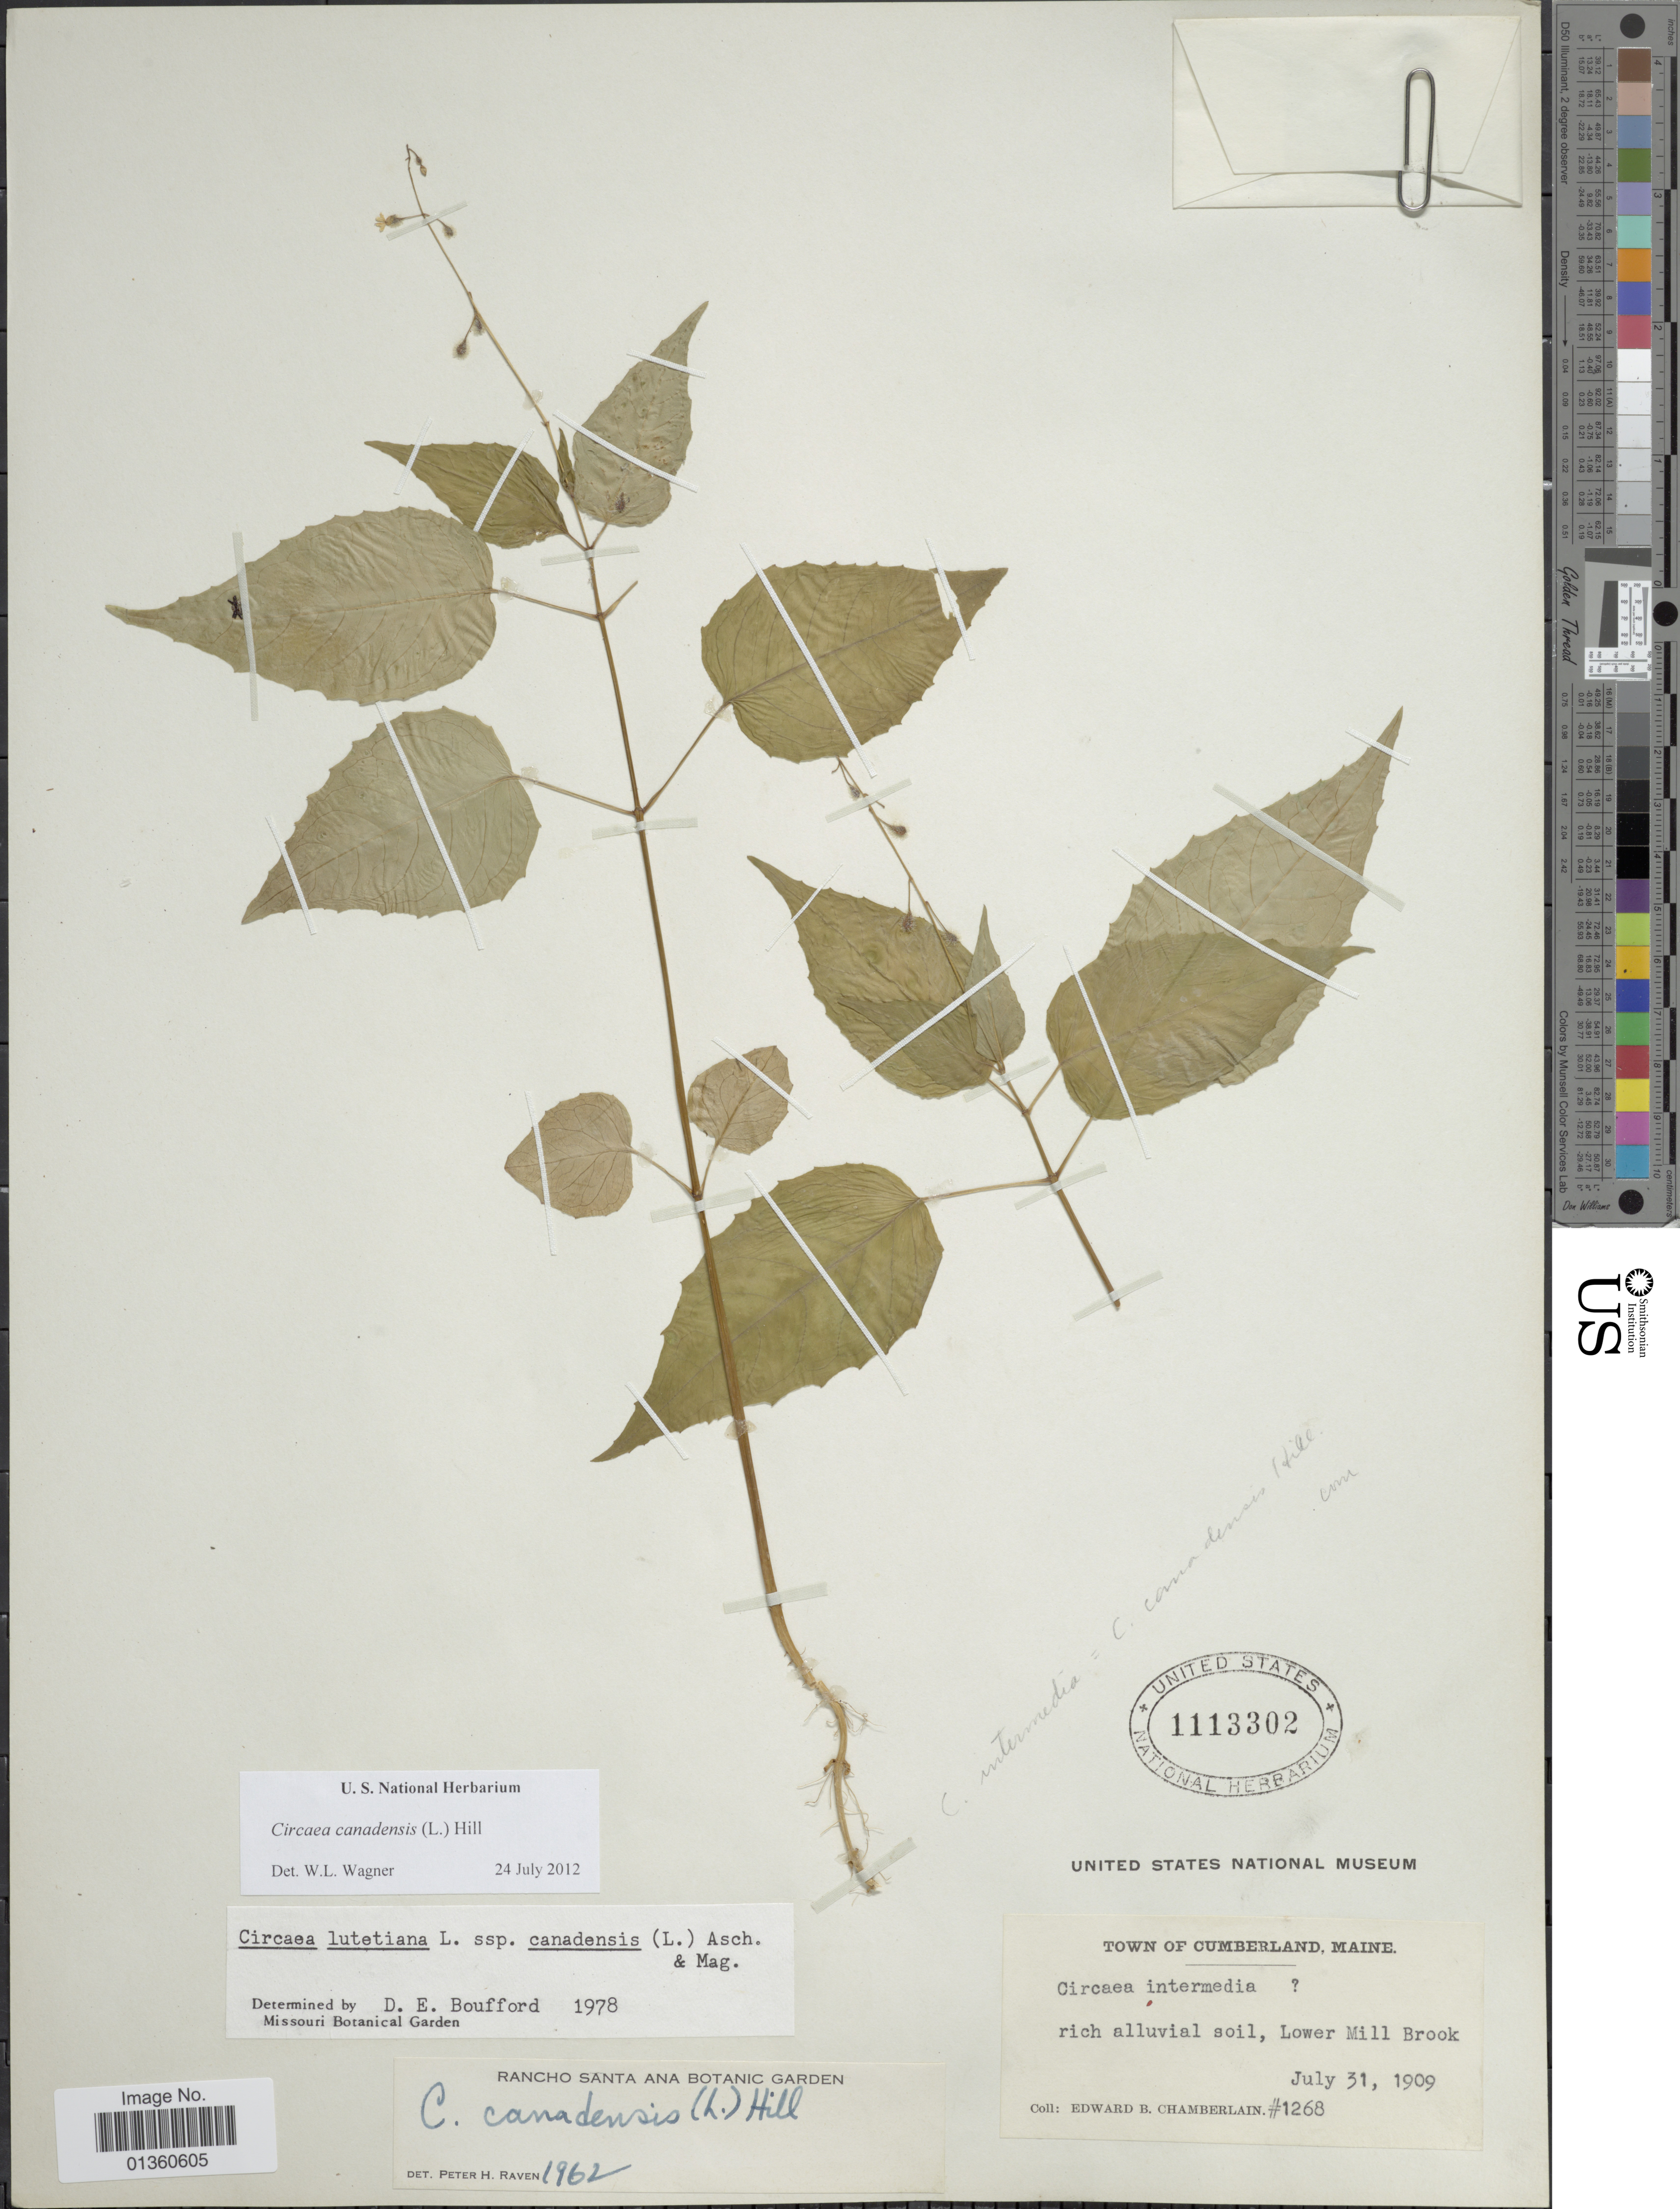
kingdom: Plantae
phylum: Tracheophyta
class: Magnoliopsida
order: Myrtales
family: Onagraceae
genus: Circaea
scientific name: Circaea canadensis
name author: (L.) Hill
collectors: E. Chamberlain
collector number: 1268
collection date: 1909-07-31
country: United States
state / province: Maine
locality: Town of Cumberland. Lower Mill Brook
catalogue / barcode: US 1113302